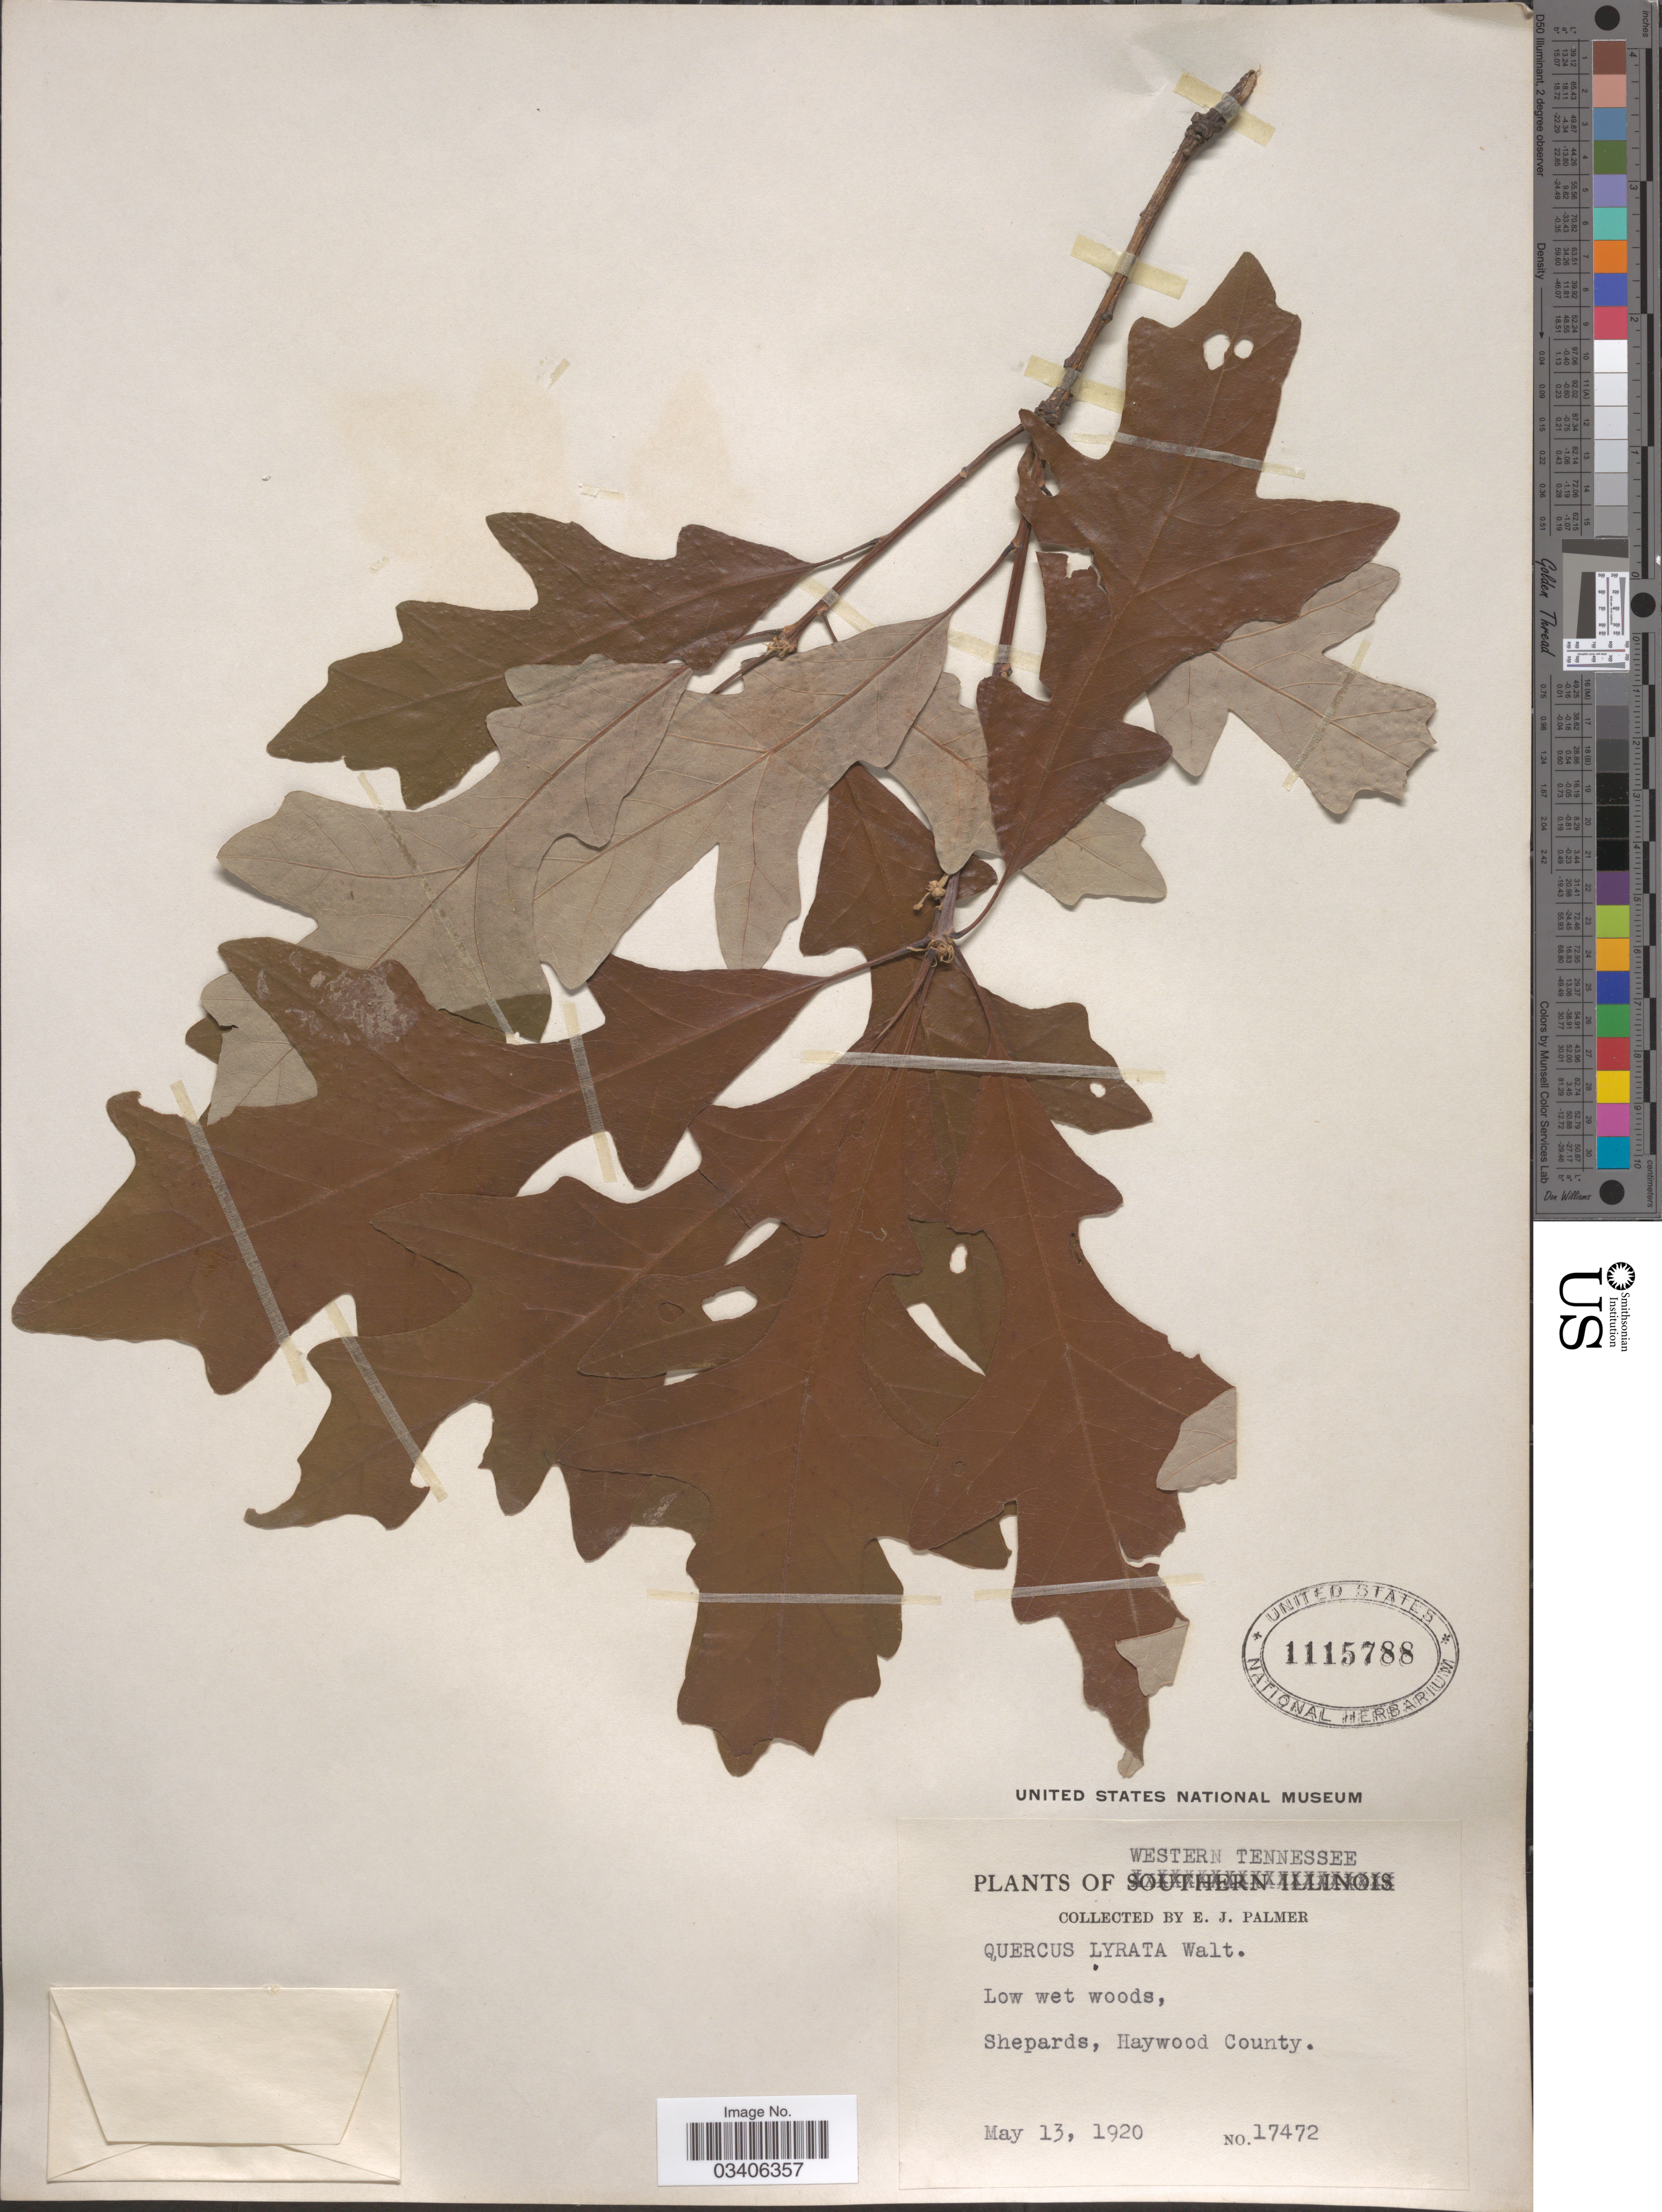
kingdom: Plantae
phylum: Tracheophyta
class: Magnoliopsida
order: Fagales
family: Fagaceae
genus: Quercus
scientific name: Quercus lyrata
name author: Walter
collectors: E. J. Palmer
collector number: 17472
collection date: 1920-05-13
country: United States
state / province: Tennessee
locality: Western Tennessee. Shepards, Haywood County.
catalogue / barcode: US 1115788